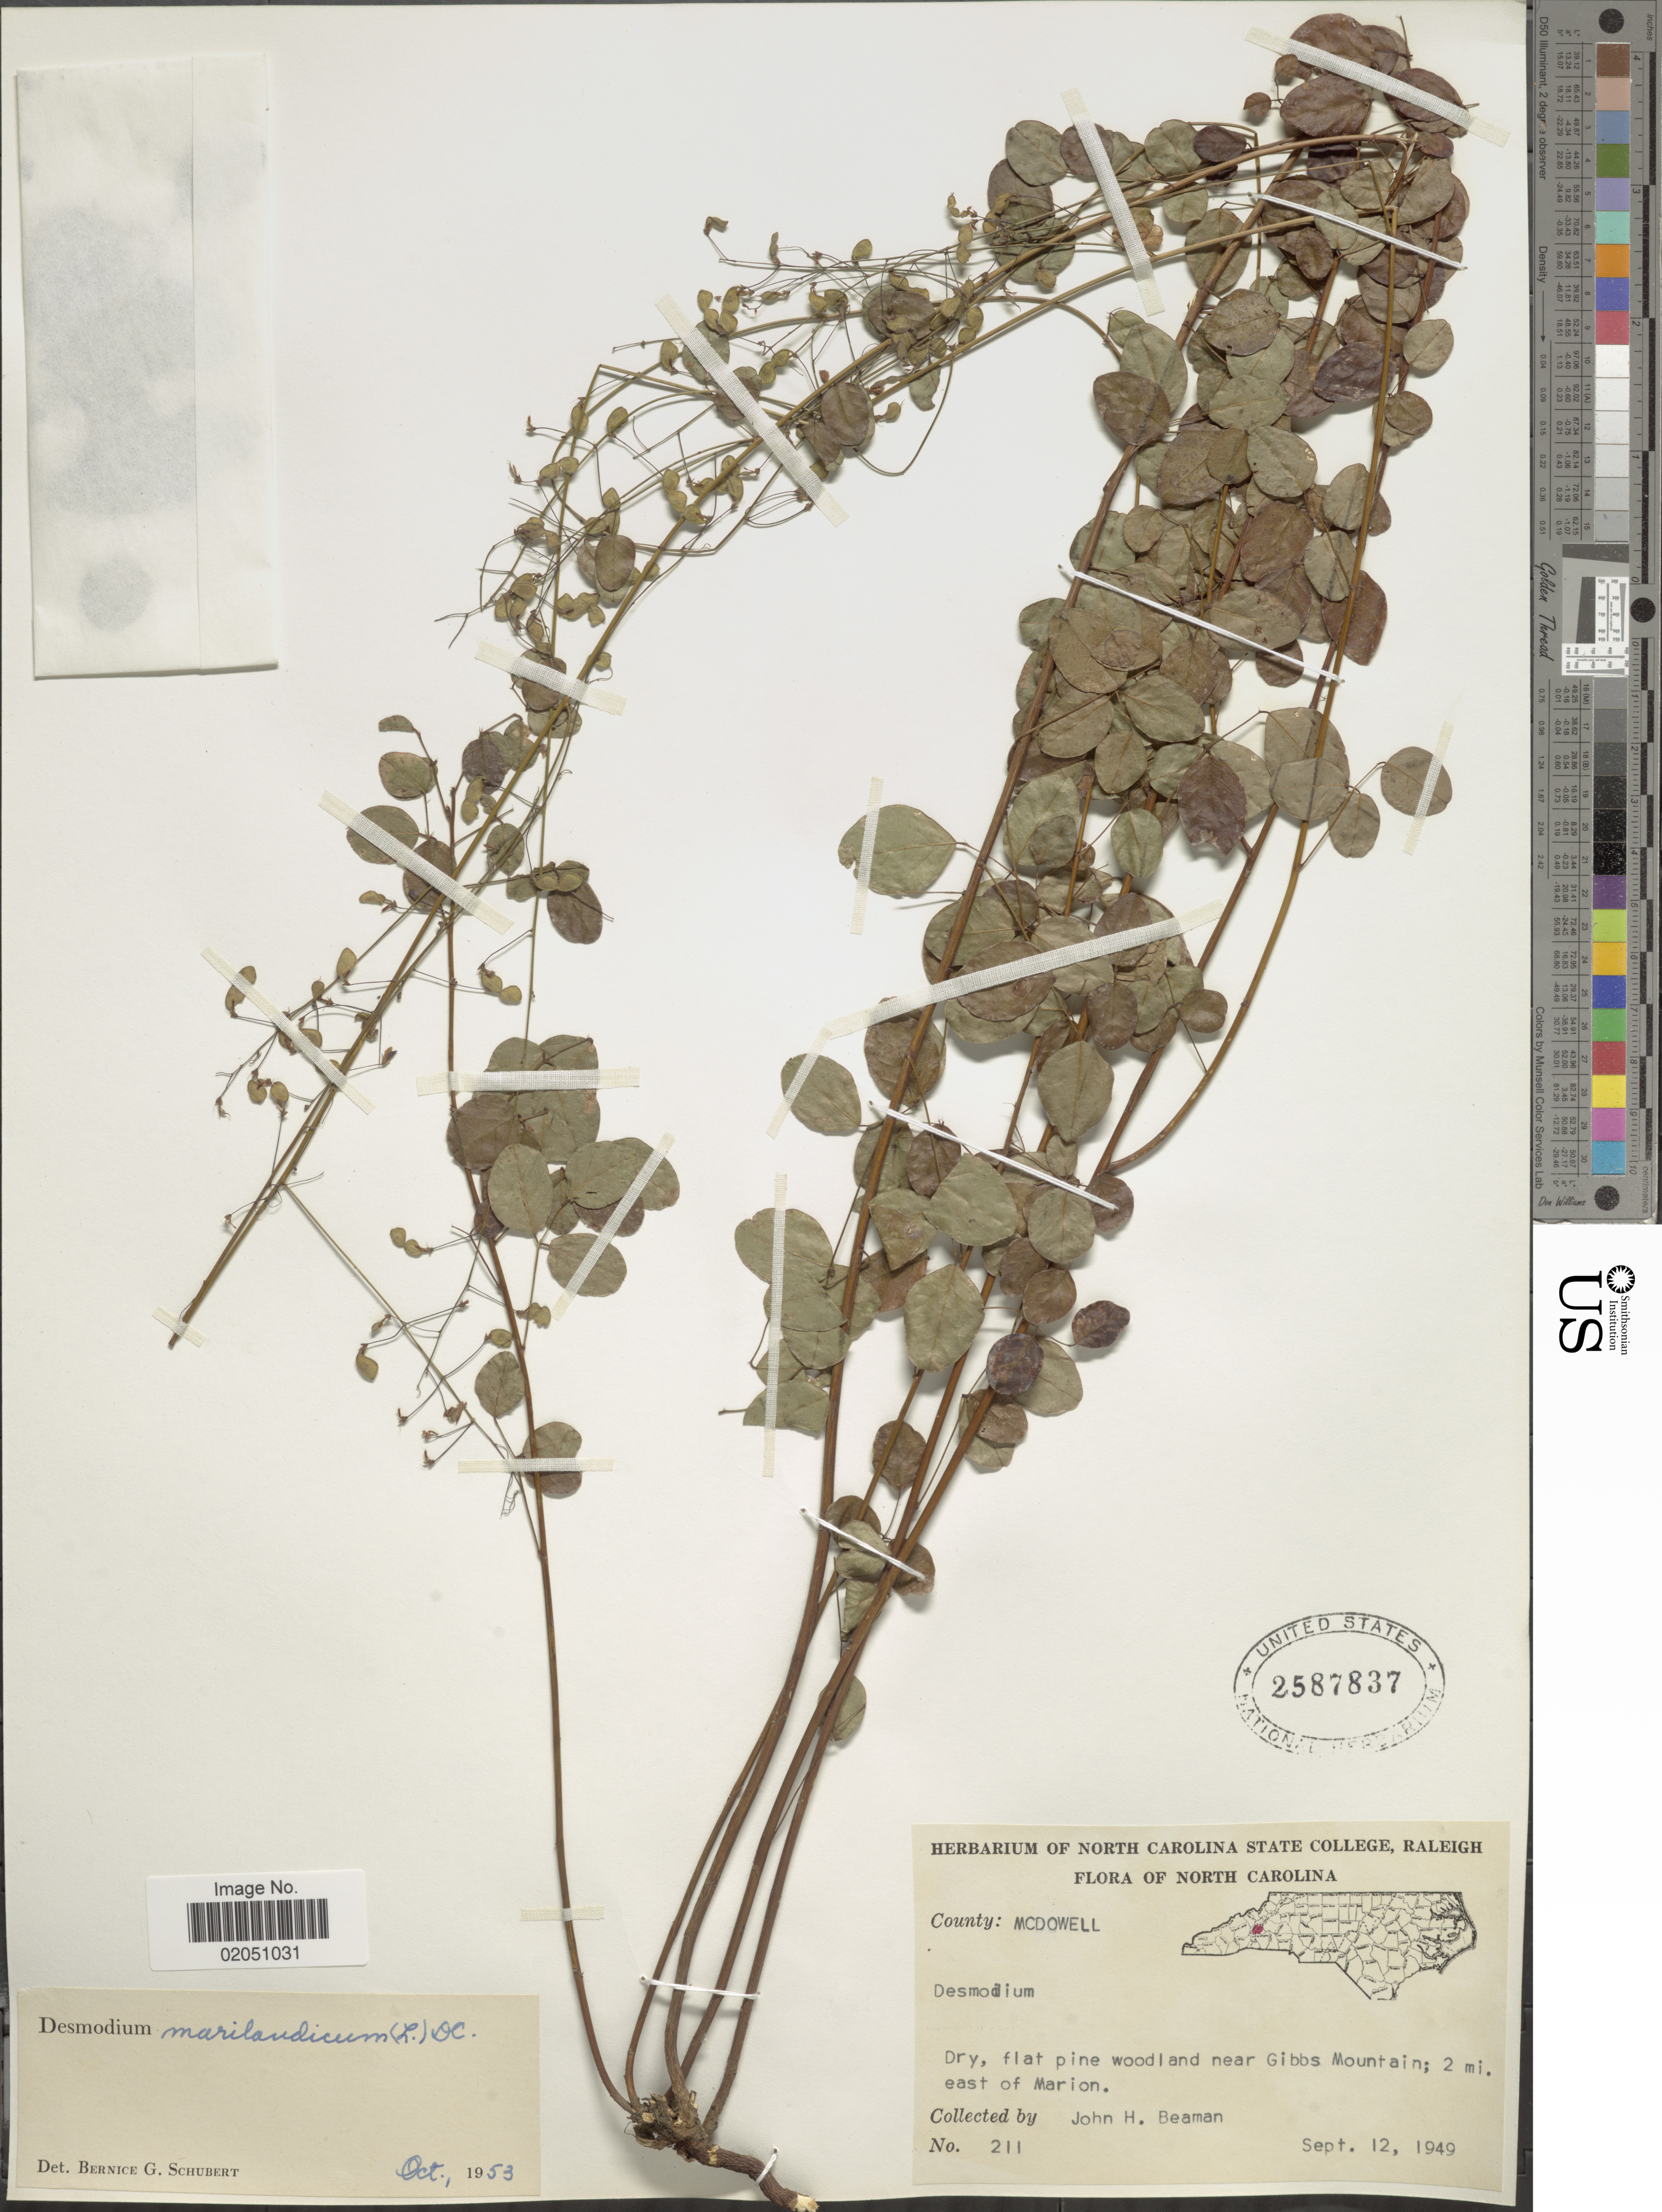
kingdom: Plantae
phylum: Tracheophyta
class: Magnoliopsida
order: Fabales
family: Fabaceae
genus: Desmodium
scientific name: Desmodium marilandicum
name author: Darl.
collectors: J. H. Beaman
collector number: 211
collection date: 1949-09-12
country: United States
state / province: North Carolina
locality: County: McDowell, Dry, flat pine woodland near Gibbs Mountain; 2 mi. east of Marion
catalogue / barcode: US 2587837